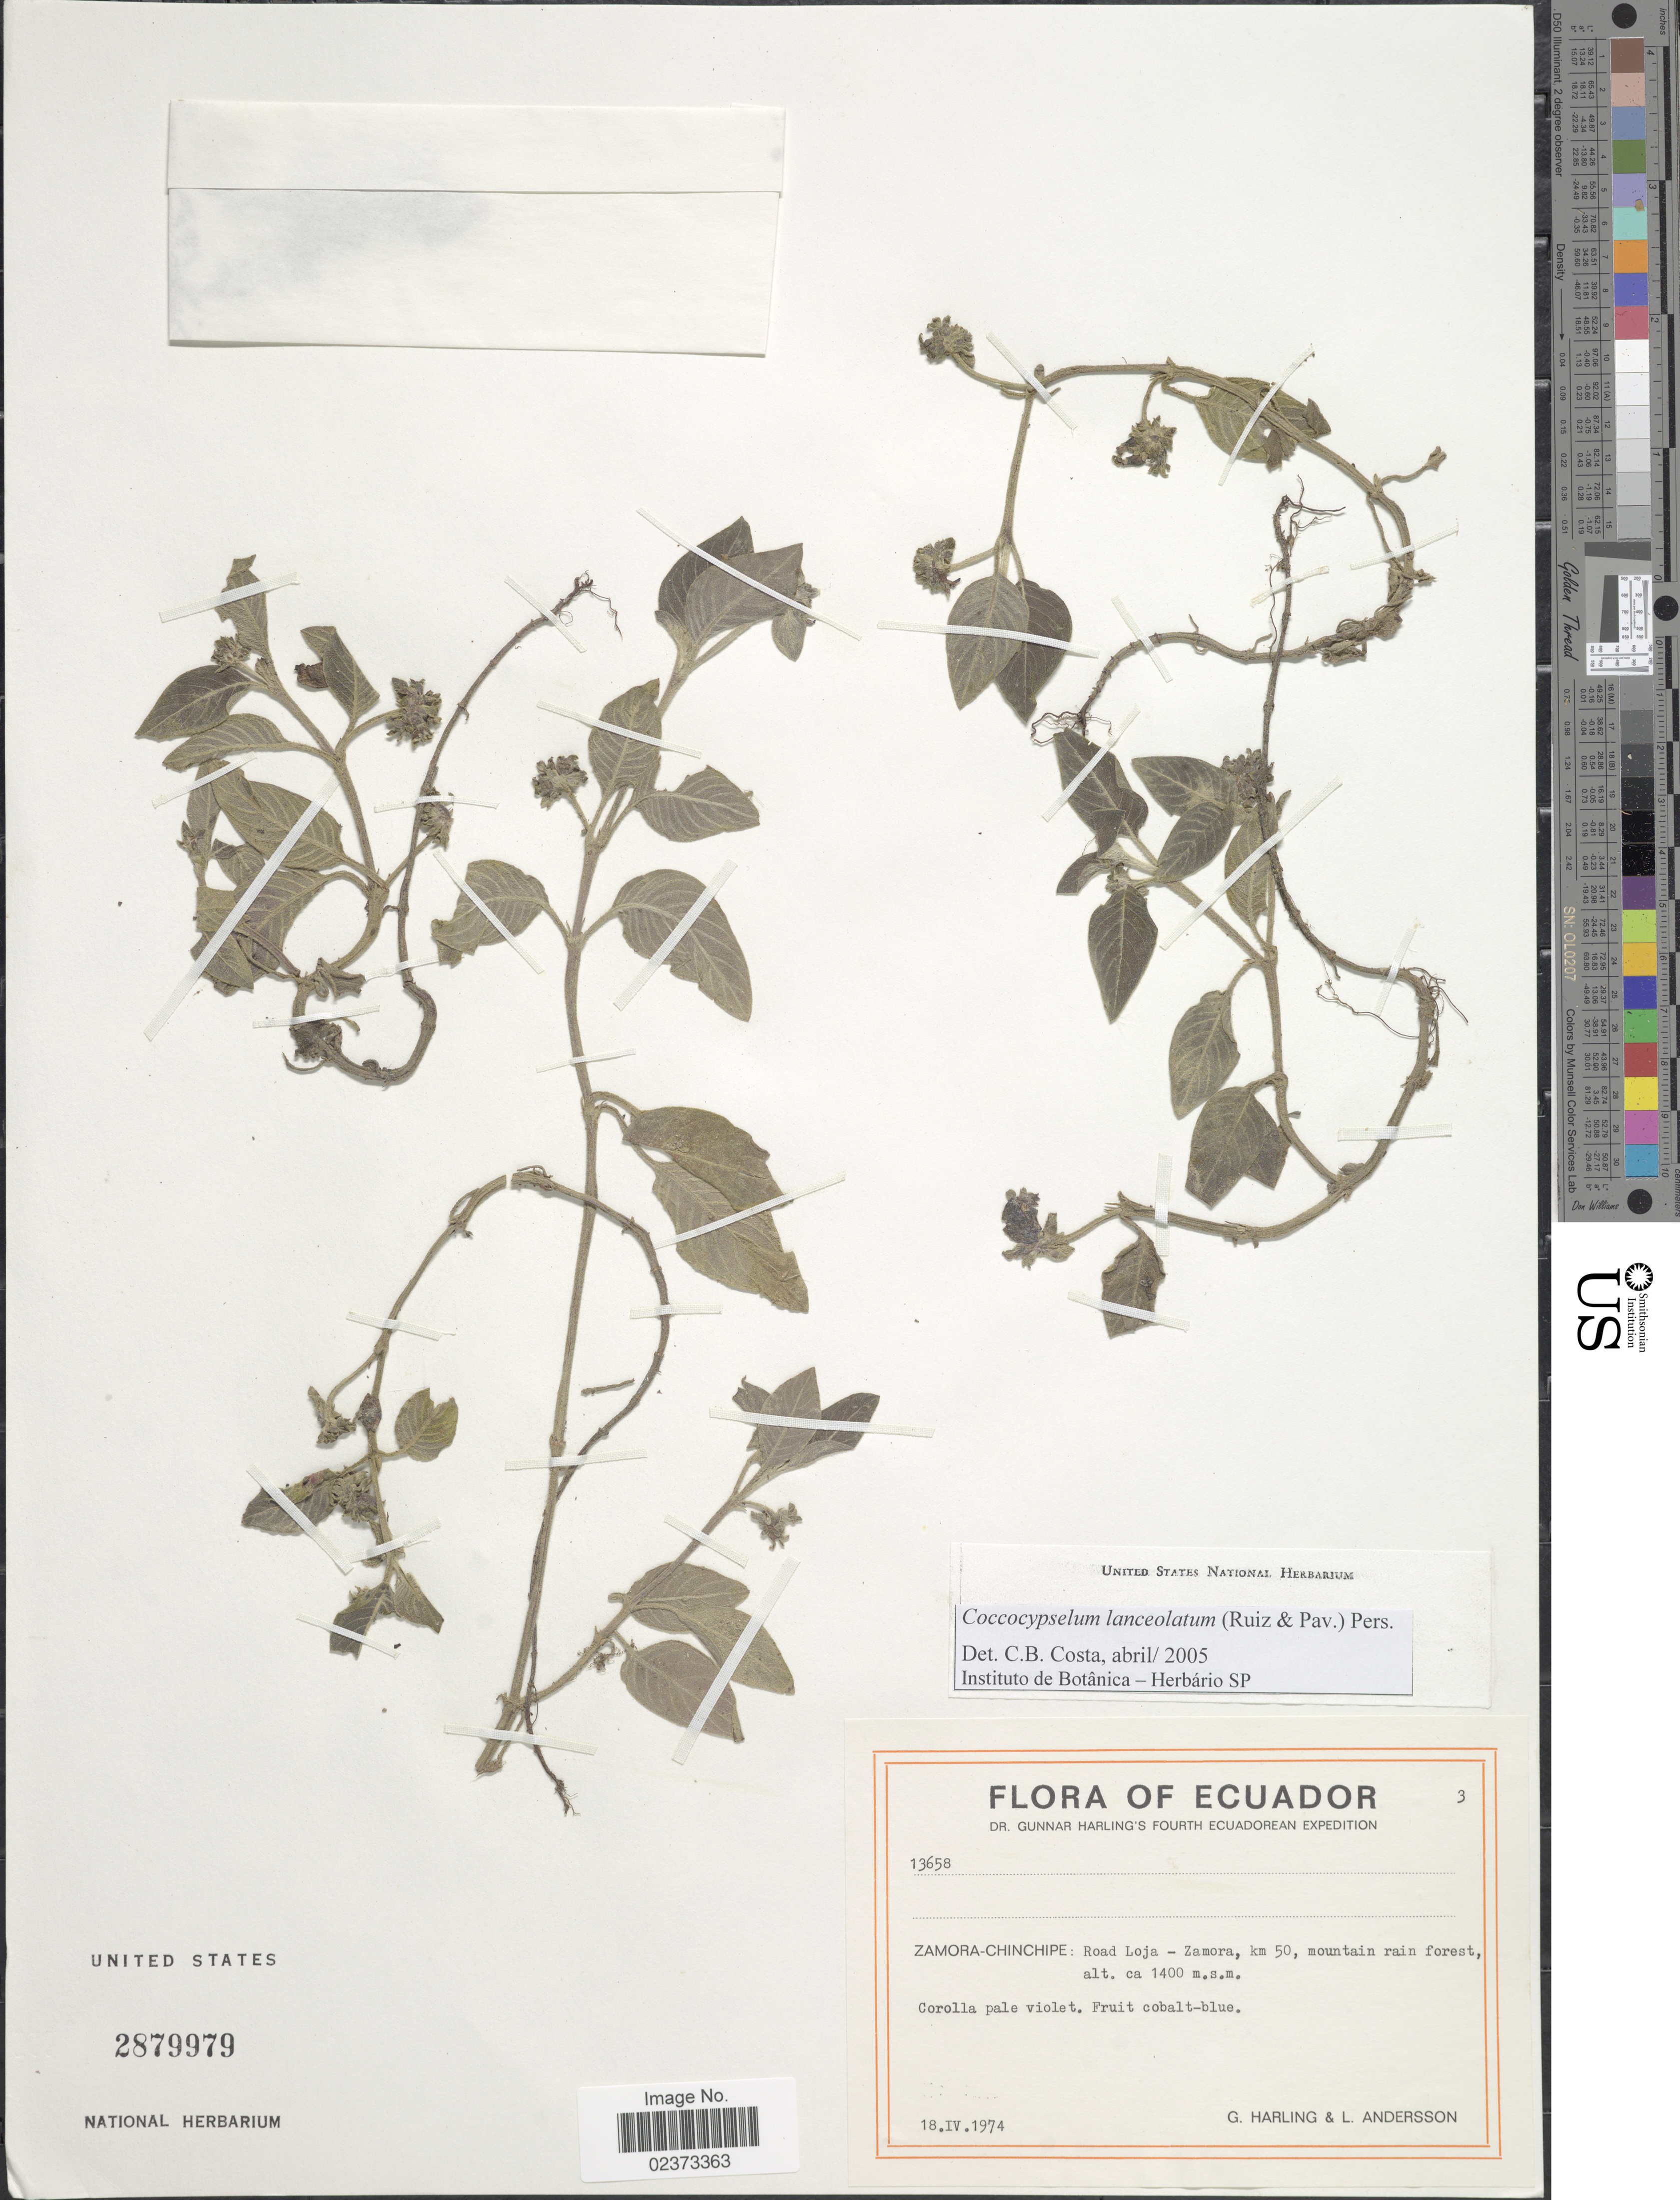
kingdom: Plantae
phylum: Tracheophyta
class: Magnoliopsida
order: Gentianales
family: Rubiaceae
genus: Coccocypselum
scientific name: Coccocypselum lanceolatum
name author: (Ruiz & Pav.) Pers.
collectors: G. Harling & L. Andersson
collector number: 13658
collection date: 1974-04-18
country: Ecuador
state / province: Zamora-Chinchipe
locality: Road Loja-Zamora, km 50, mountain rain forest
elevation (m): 1400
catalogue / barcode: US 2879979